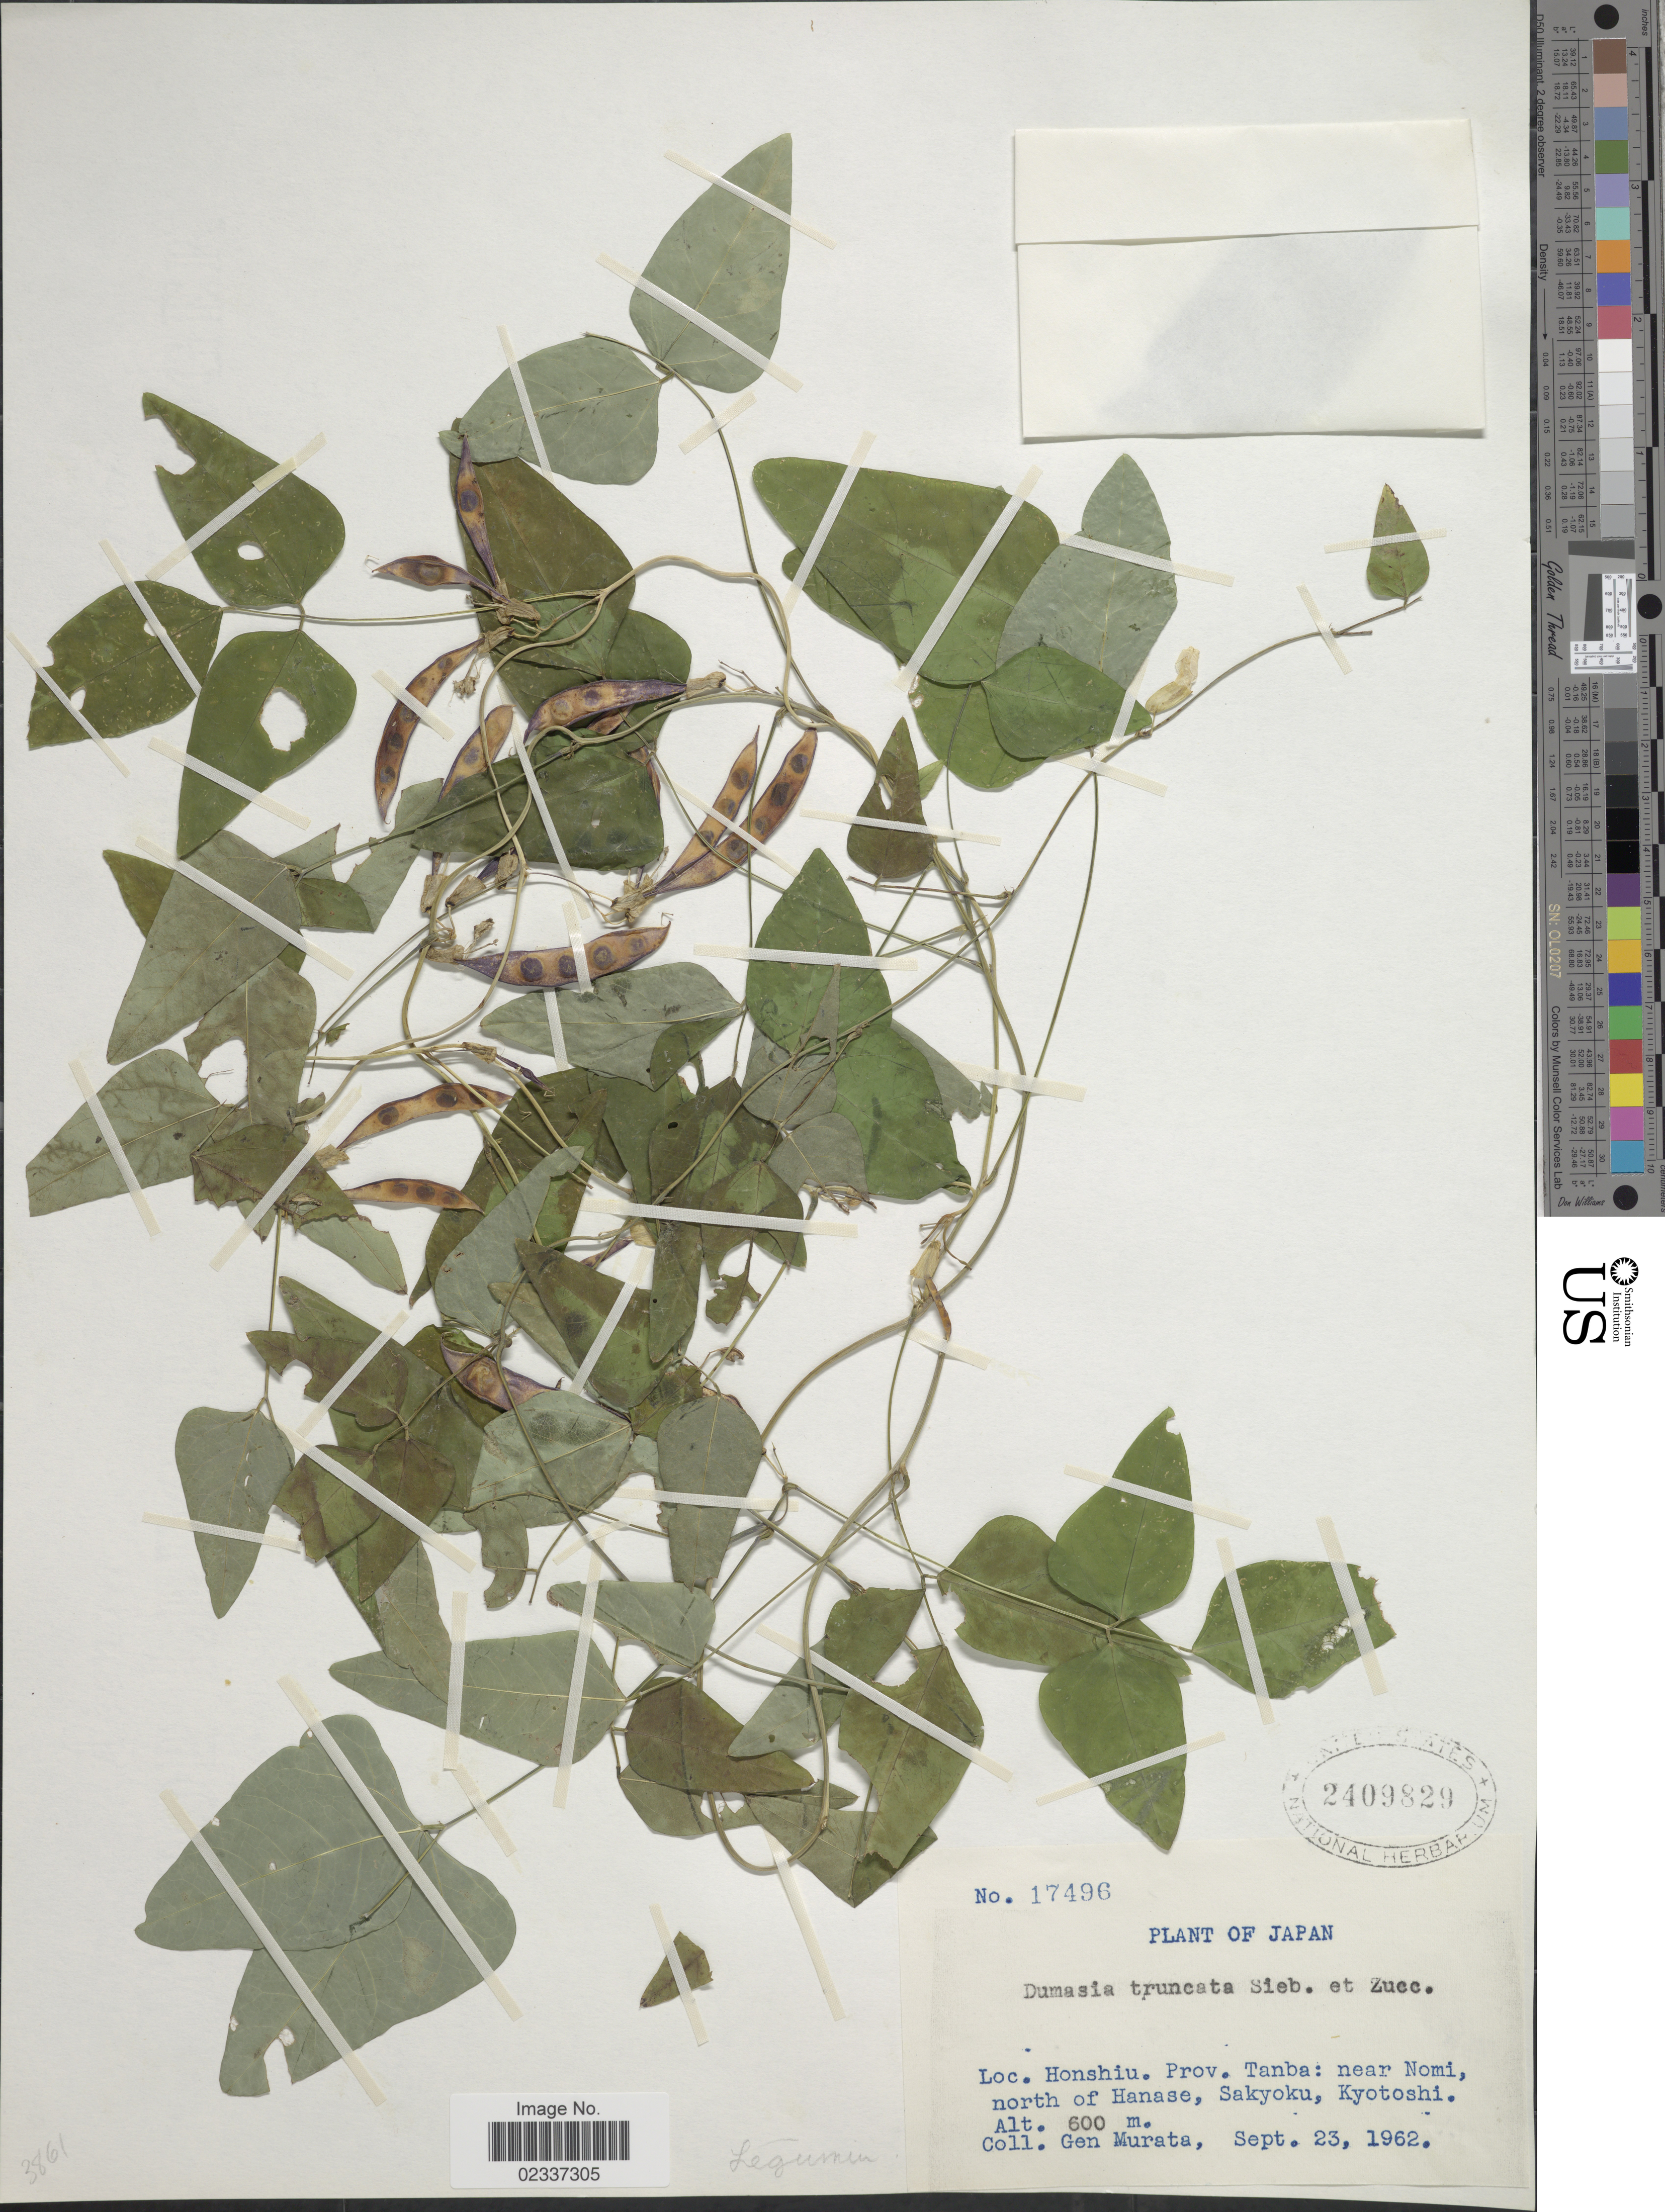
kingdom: Plantae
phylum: Tracheophyta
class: Magnoliopsida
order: Fabales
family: Fabaceae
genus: Dumasia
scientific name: Dumasia truncata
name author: Siebold & Zucc.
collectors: G. Murata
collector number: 17496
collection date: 1962-09-23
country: Japan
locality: Honshiu, Prov. Tanba: near Nomi north of Hanase, Sakyoku, Kyotoshi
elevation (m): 600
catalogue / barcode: US 2409829